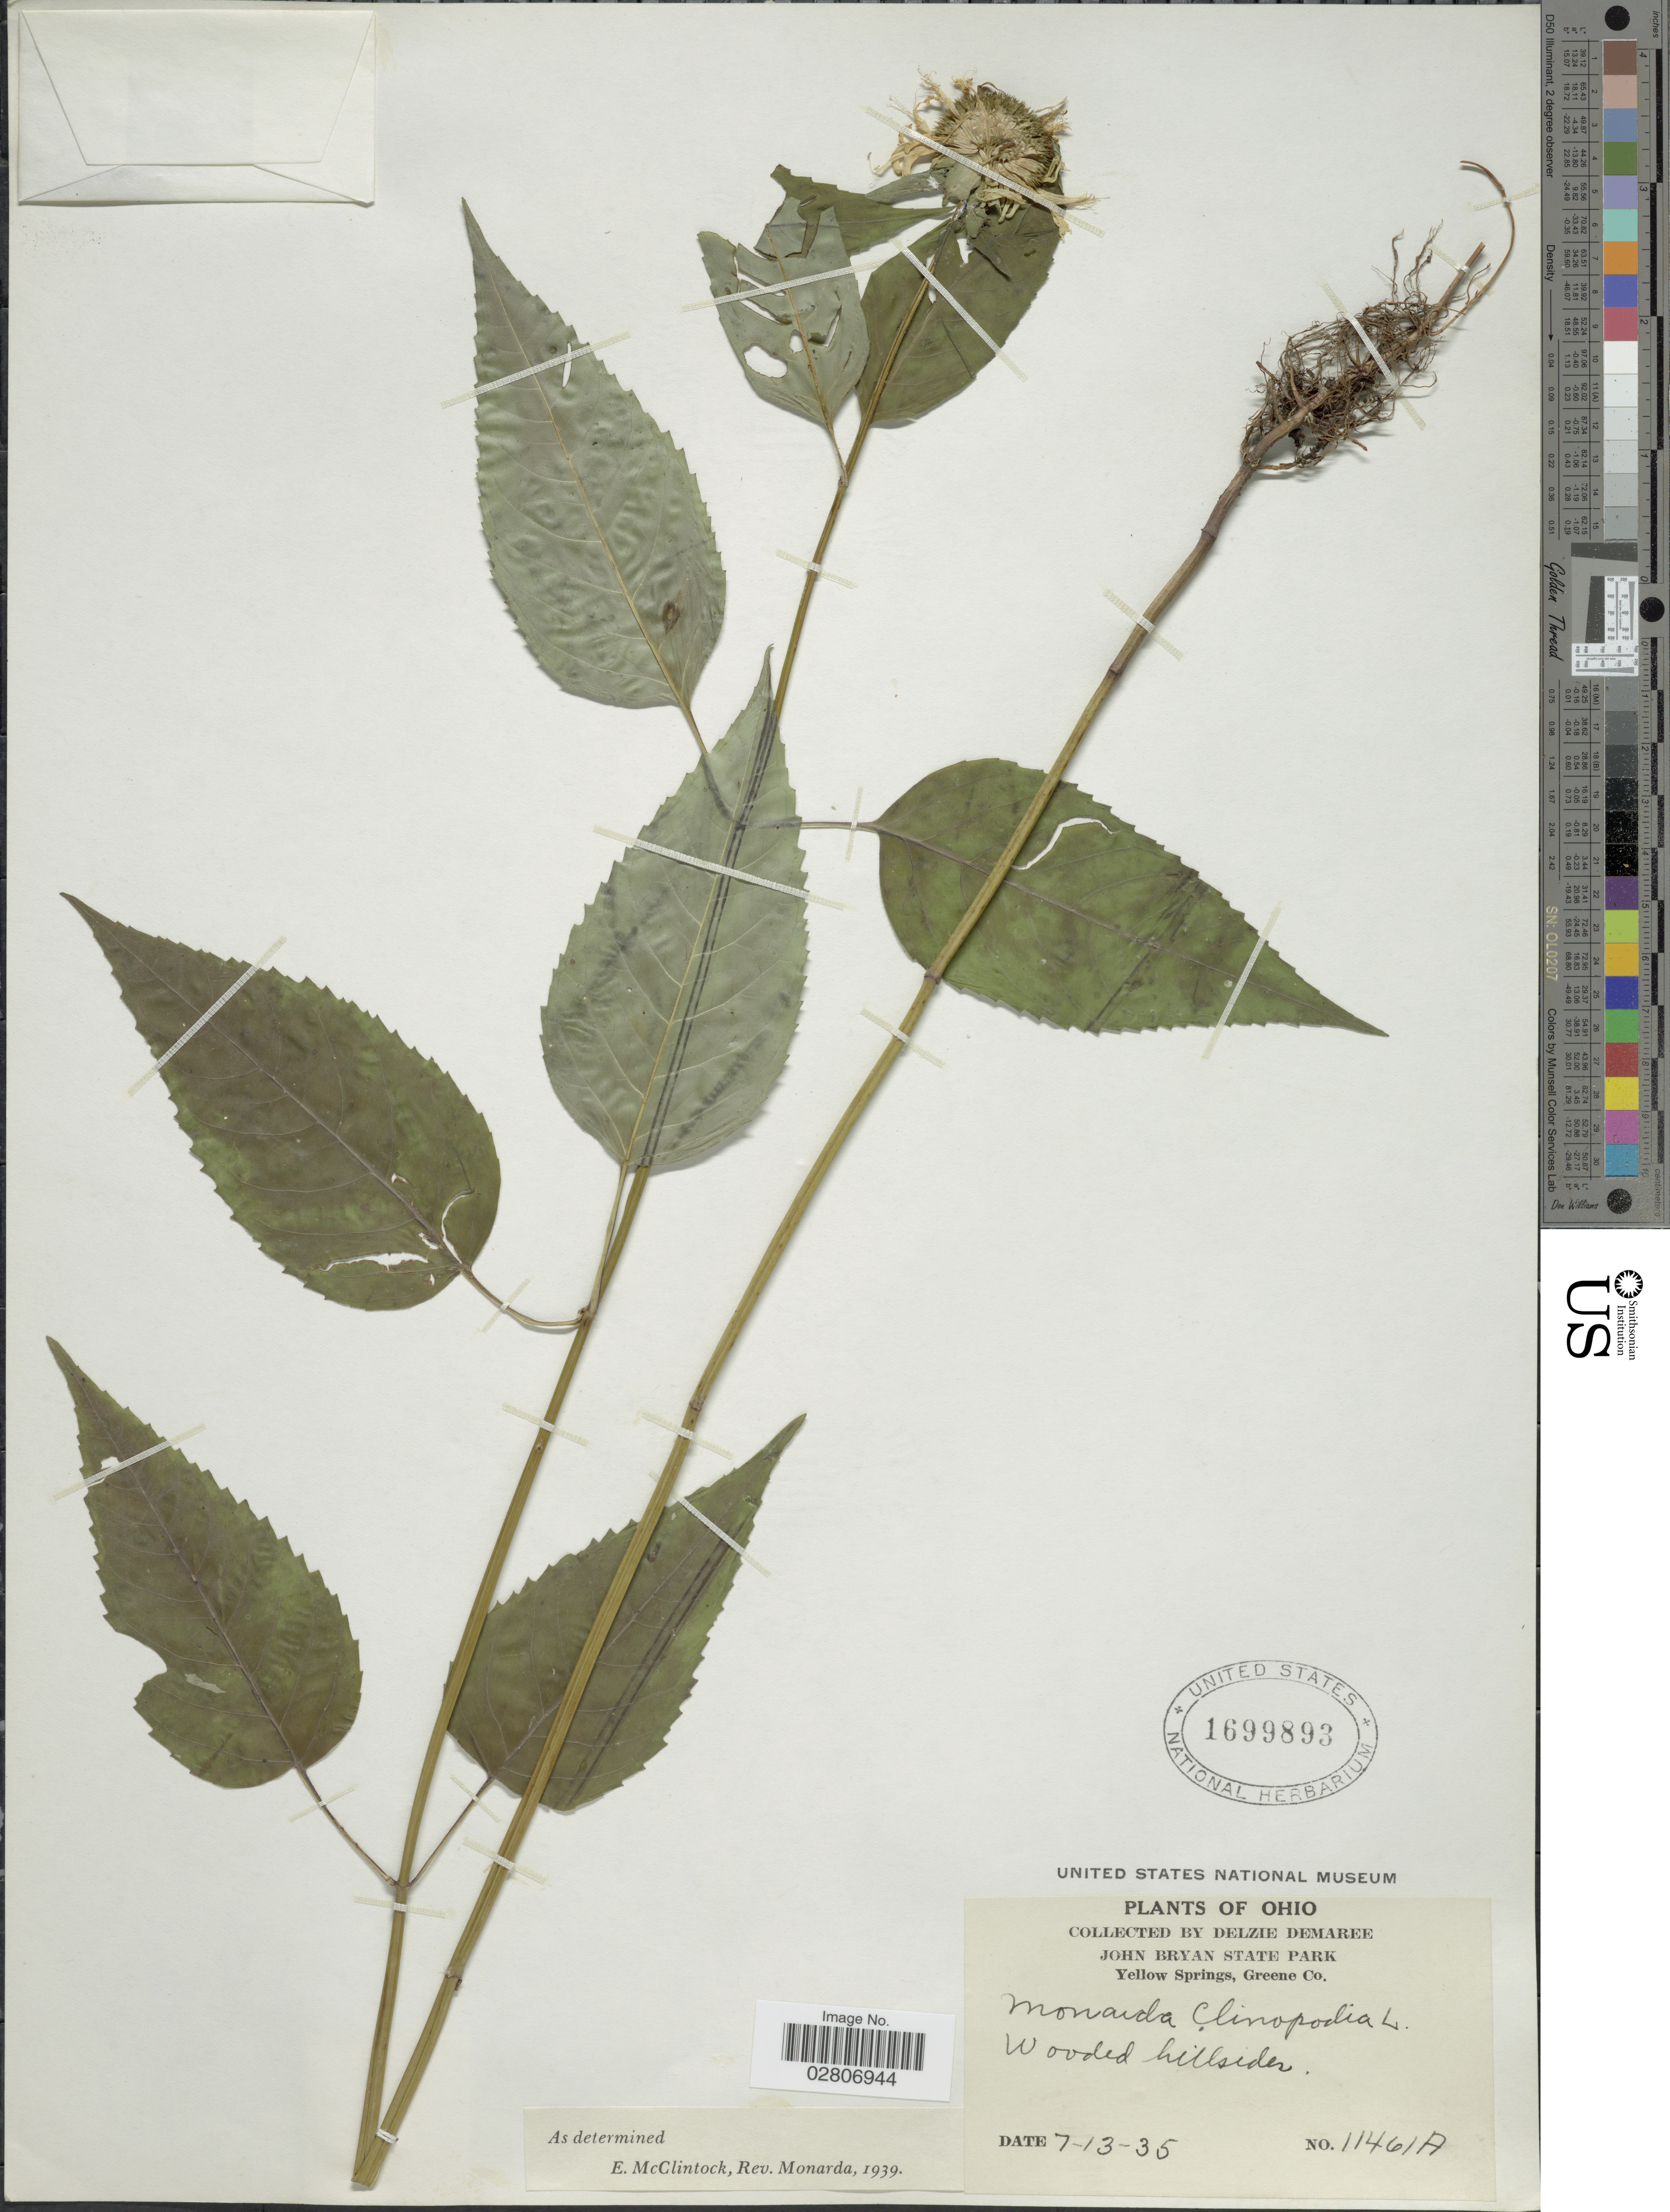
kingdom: Plantae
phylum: Tracheophyta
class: Magnoliopsida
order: Lamiales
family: Lamiaceae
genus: Monarda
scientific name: Monarda clinopodia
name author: L.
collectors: D. Demaree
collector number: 11461A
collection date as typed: Transcribed d/m/y: 13/7/35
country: United States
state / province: Ohio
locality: John Bryan State Park. Yellow Springs, Greene Co.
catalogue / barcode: US 166893